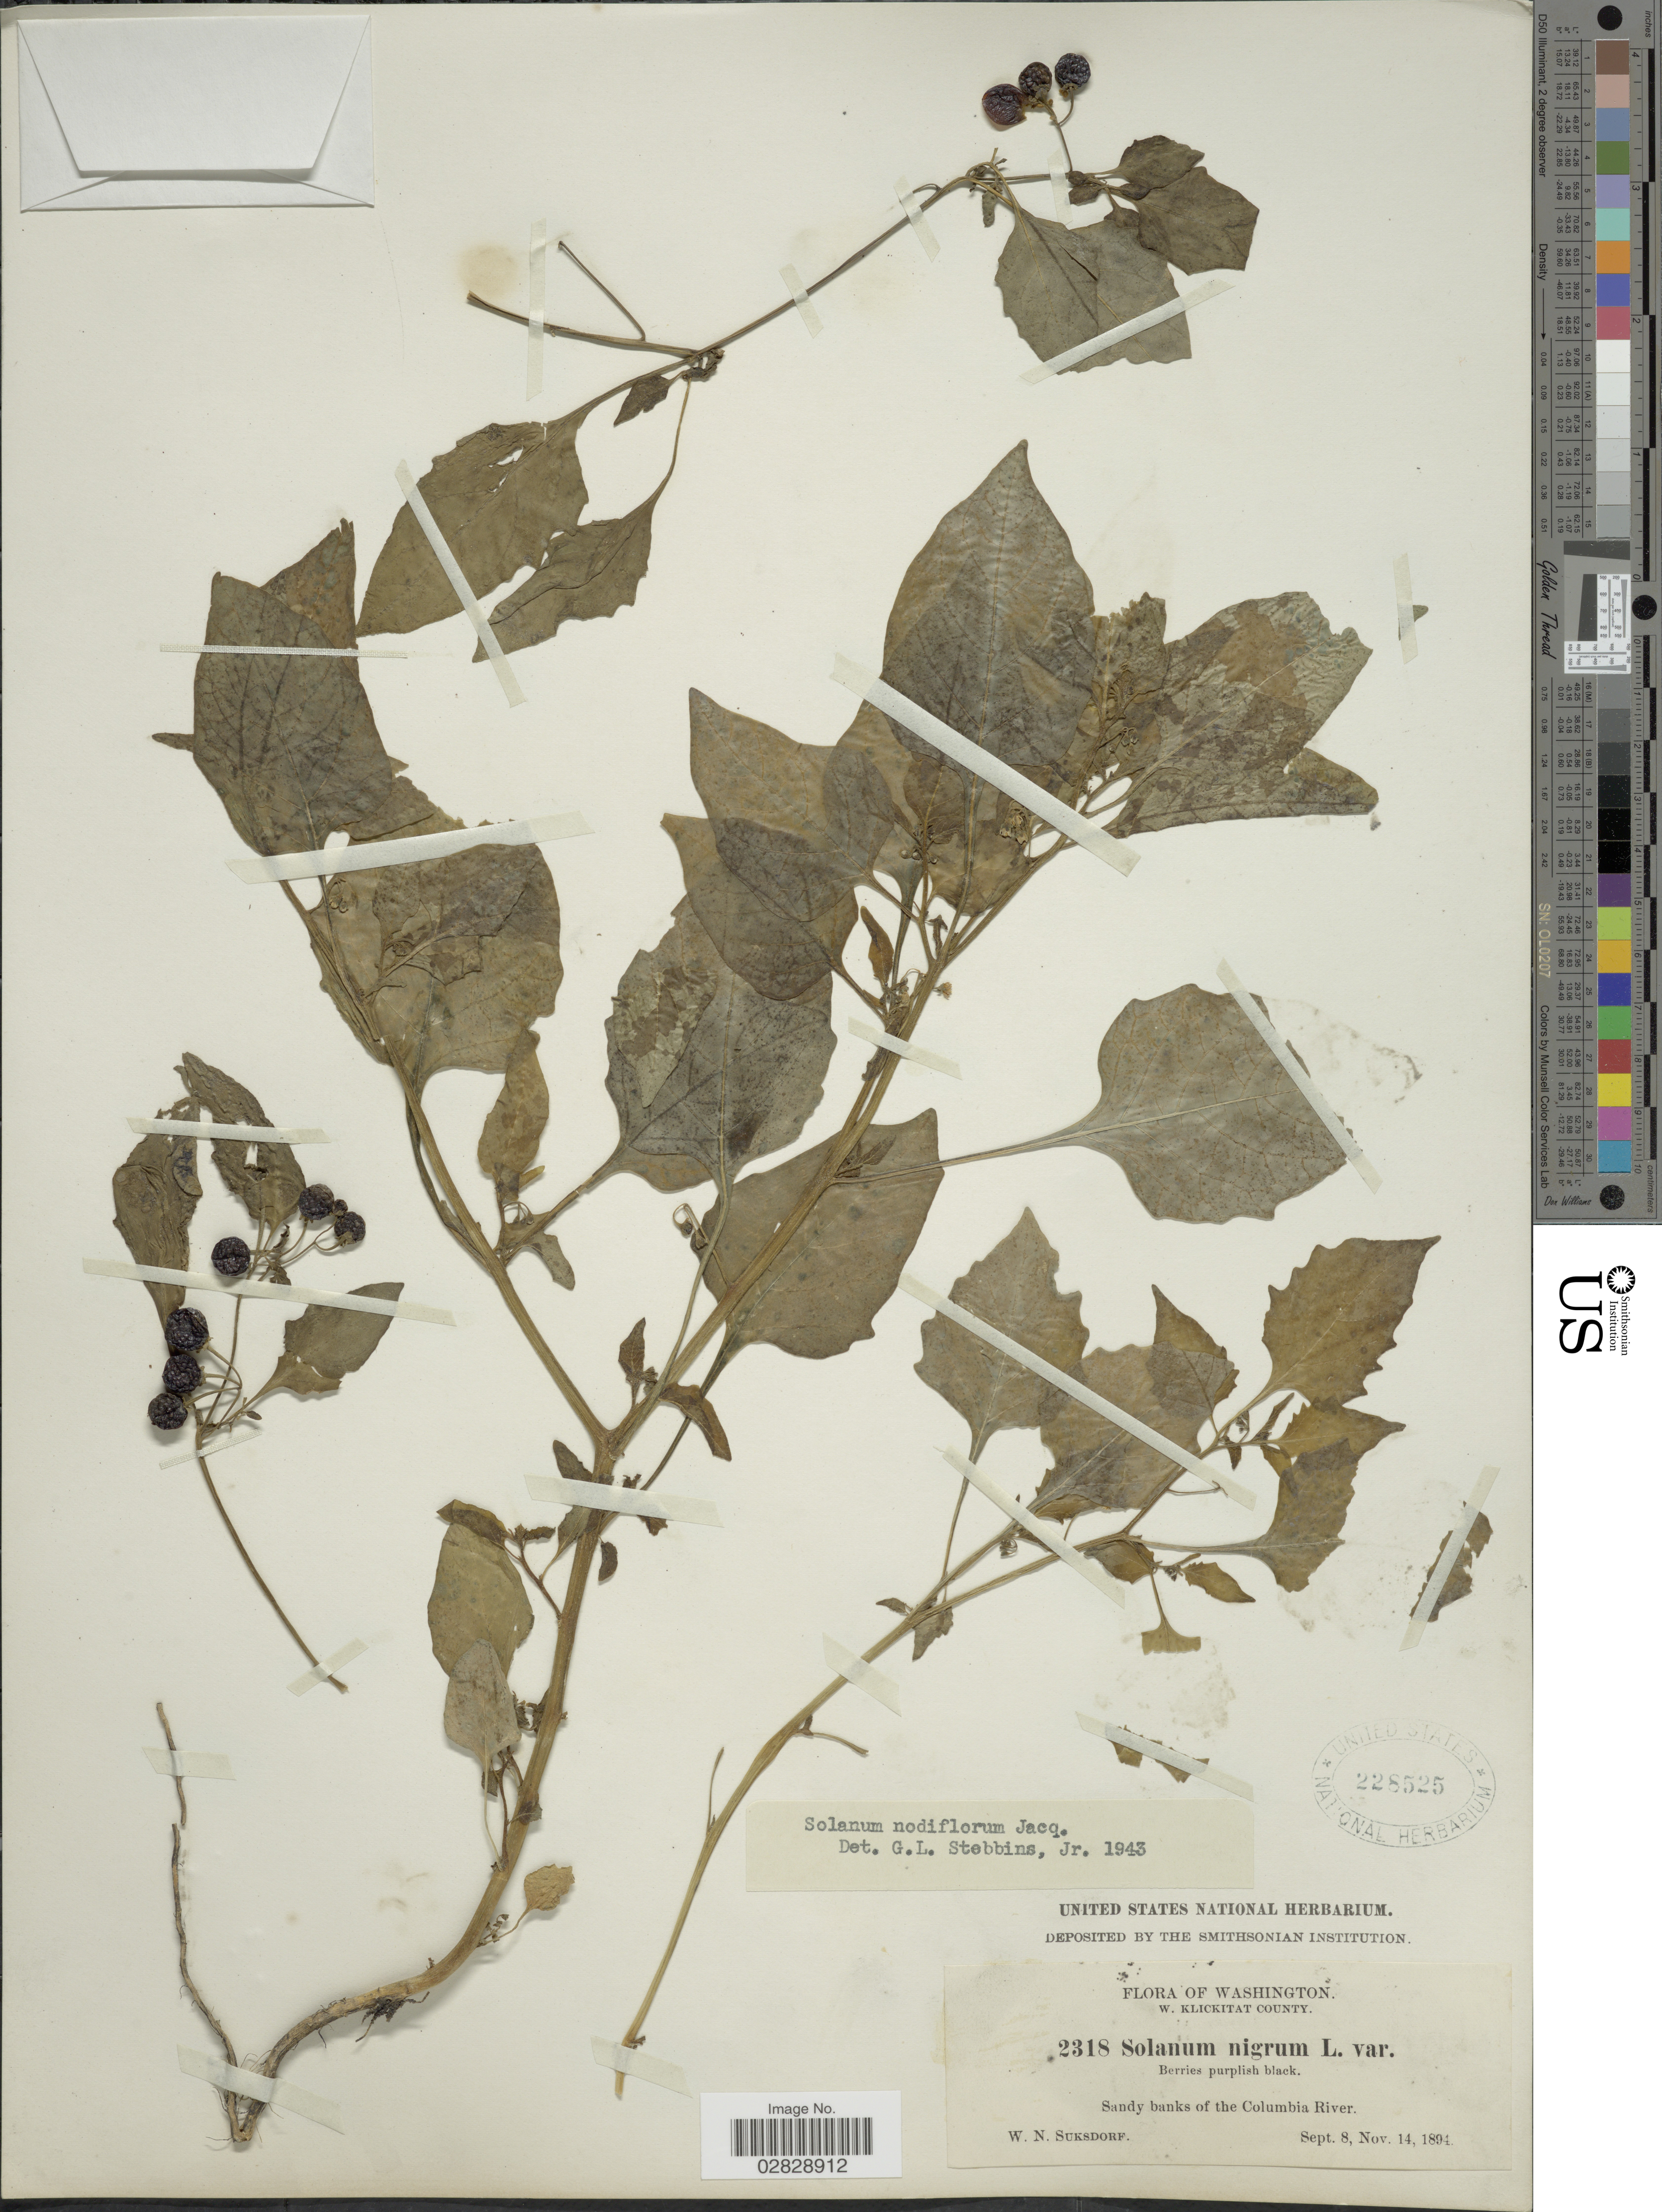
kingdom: Plantae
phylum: Tracheophyta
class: Magnoliopsida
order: Solanales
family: Solanaceae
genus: Solanum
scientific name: Solanum americanum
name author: Mill.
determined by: Knapp, S. D.; Särkinen, T.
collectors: W. N. Suksdorf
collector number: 2318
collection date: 1894-09-08/1894-11-14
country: United States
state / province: Washington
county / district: Klickitat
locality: W. Klickitat County. Sandy banks of the Columbia River.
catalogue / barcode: US 228525